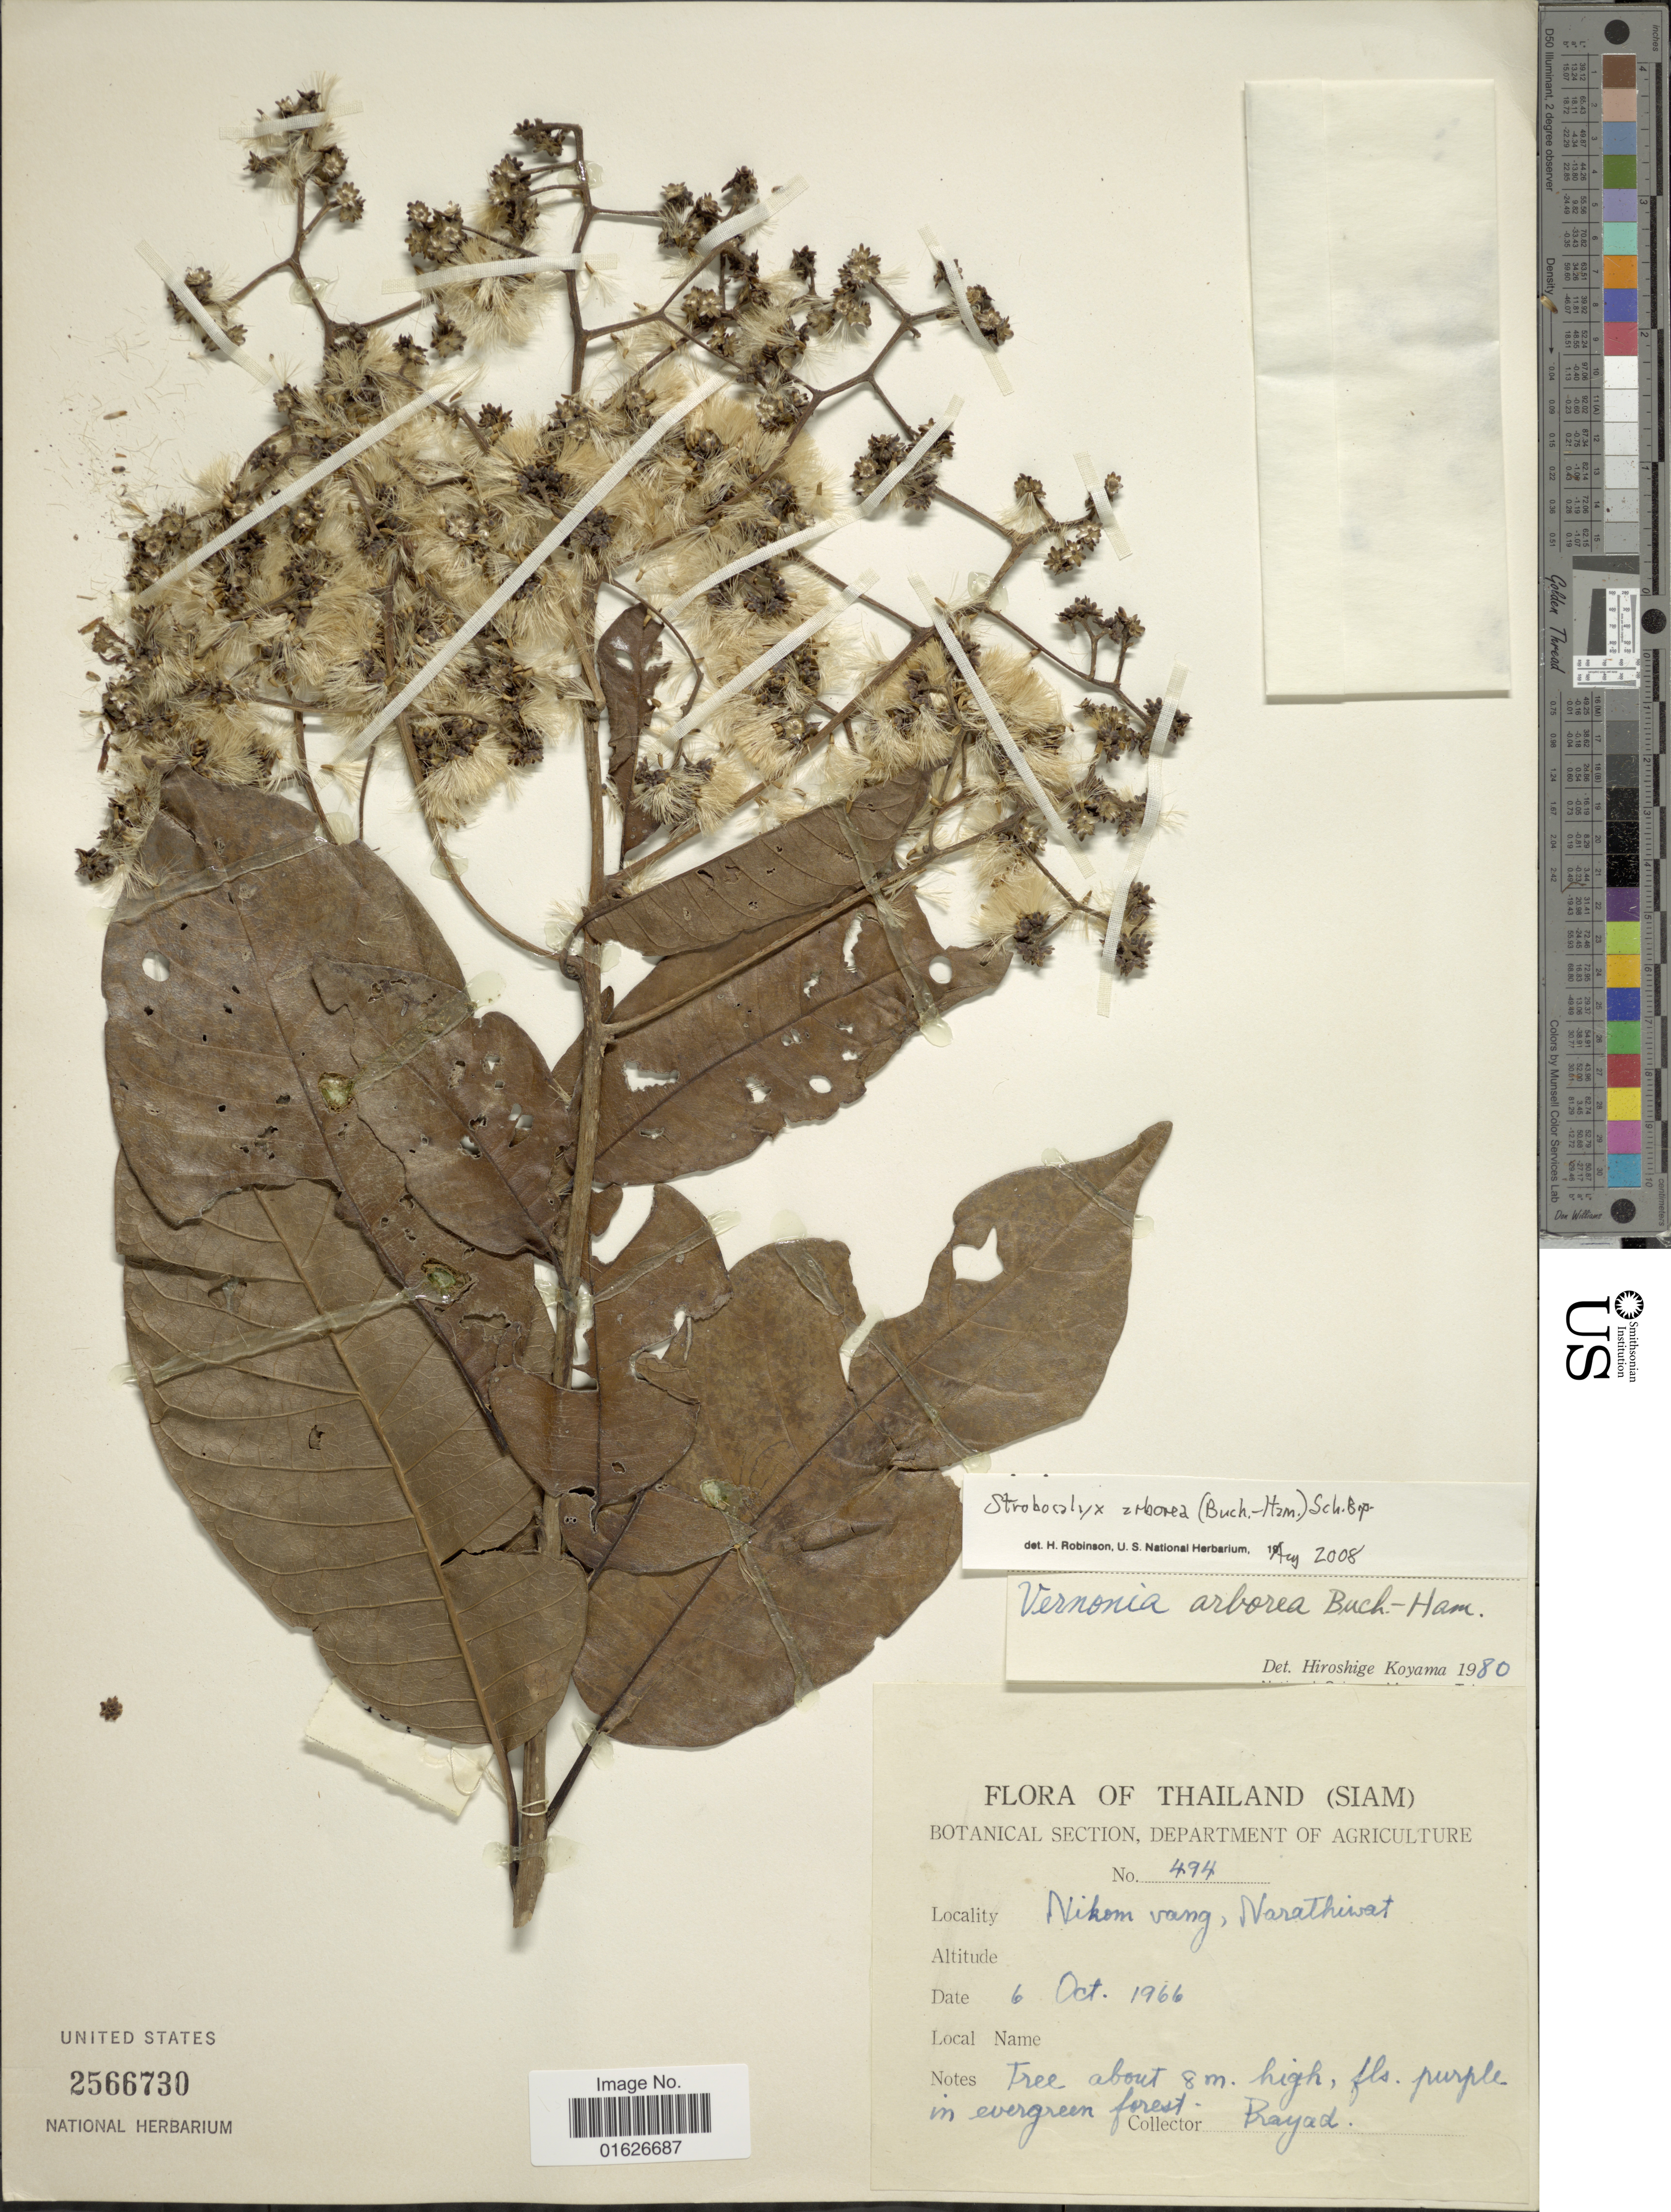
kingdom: Plantae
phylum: Tracheophyta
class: Magnoliopsida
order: Asterales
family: Asteraceae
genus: Strobocalyx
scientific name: Strobocalyx arborea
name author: (Buch.-Ham.) Sch. Bip.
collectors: Prayad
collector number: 494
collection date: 1966-10-06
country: Thailand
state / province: Narathiwat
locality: Siam, Nikom vang. [interpreted]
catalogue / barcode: US 2566730